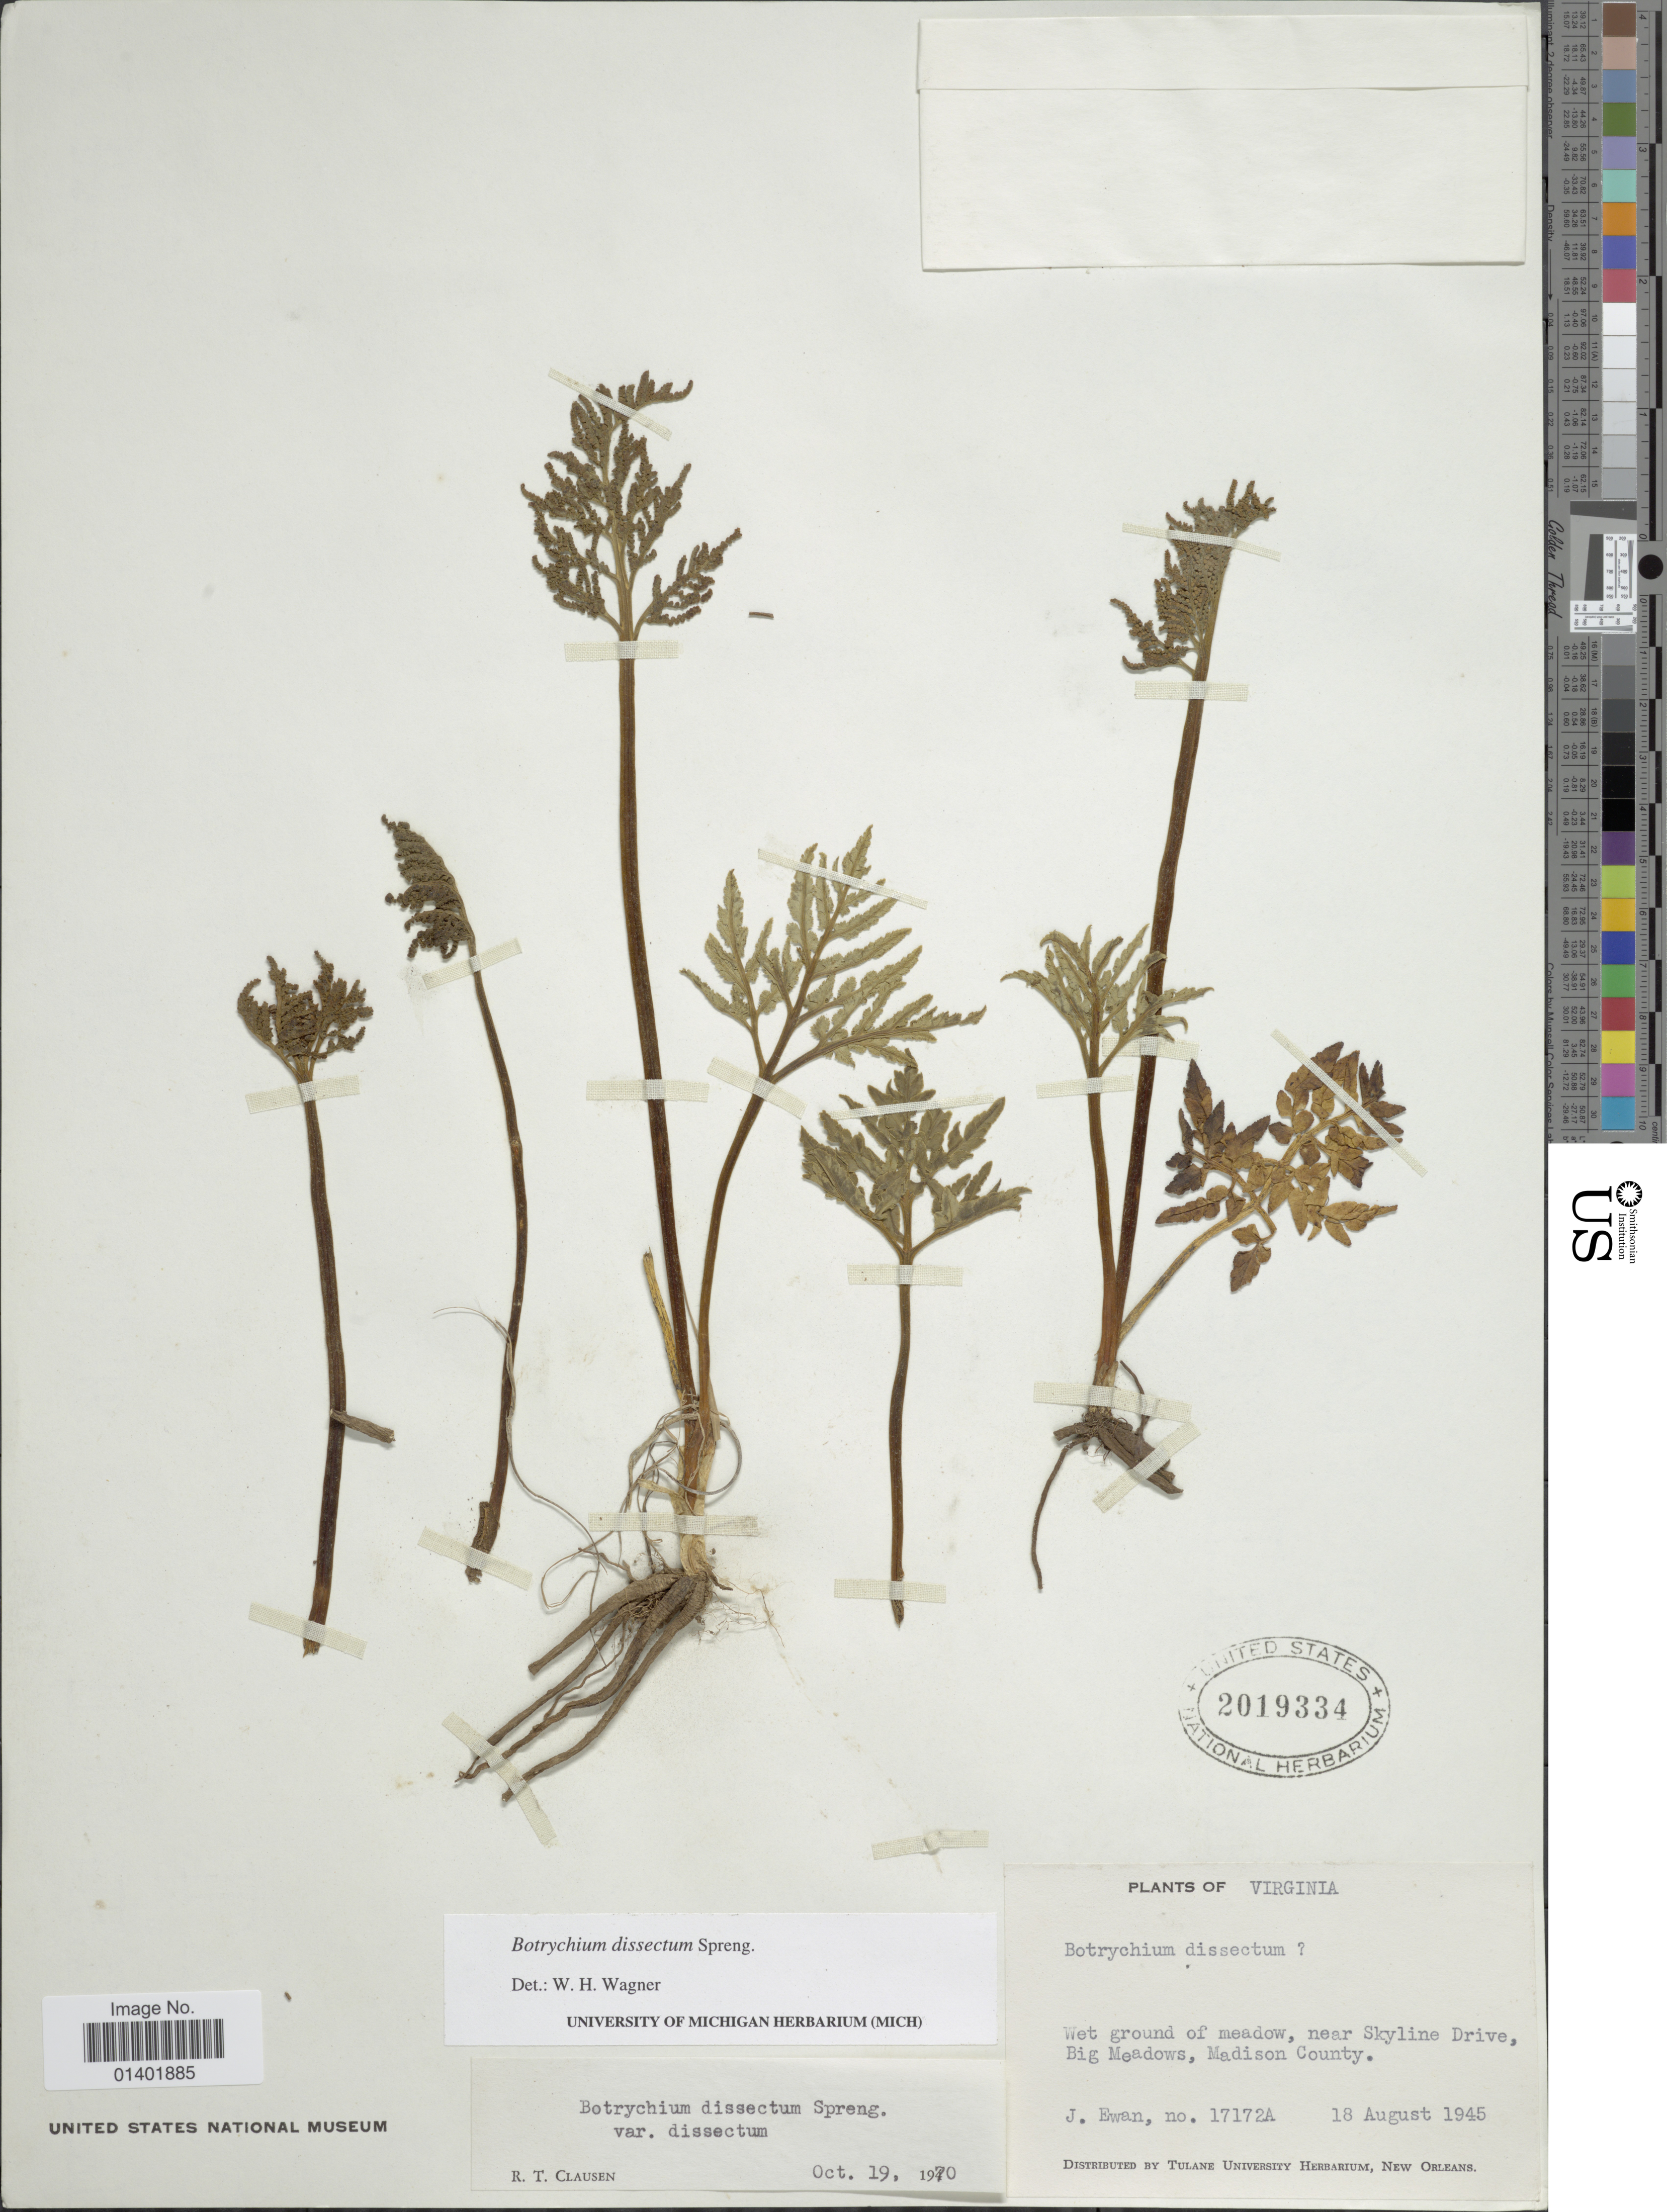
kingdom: Plantae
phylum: Tracheophyta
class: Polypodiopsida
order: Ophioglossales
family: Ophioglossaceae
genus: Botrychium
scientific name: Botrychium dissectum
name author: Spreng.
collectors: J. A. Ewan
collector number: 17172A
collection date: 1945-08-18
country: United States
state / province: Virginia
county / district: Madison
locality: Near Skyline Drive, Big Meadows, Madison County.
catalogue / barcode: US 2019334